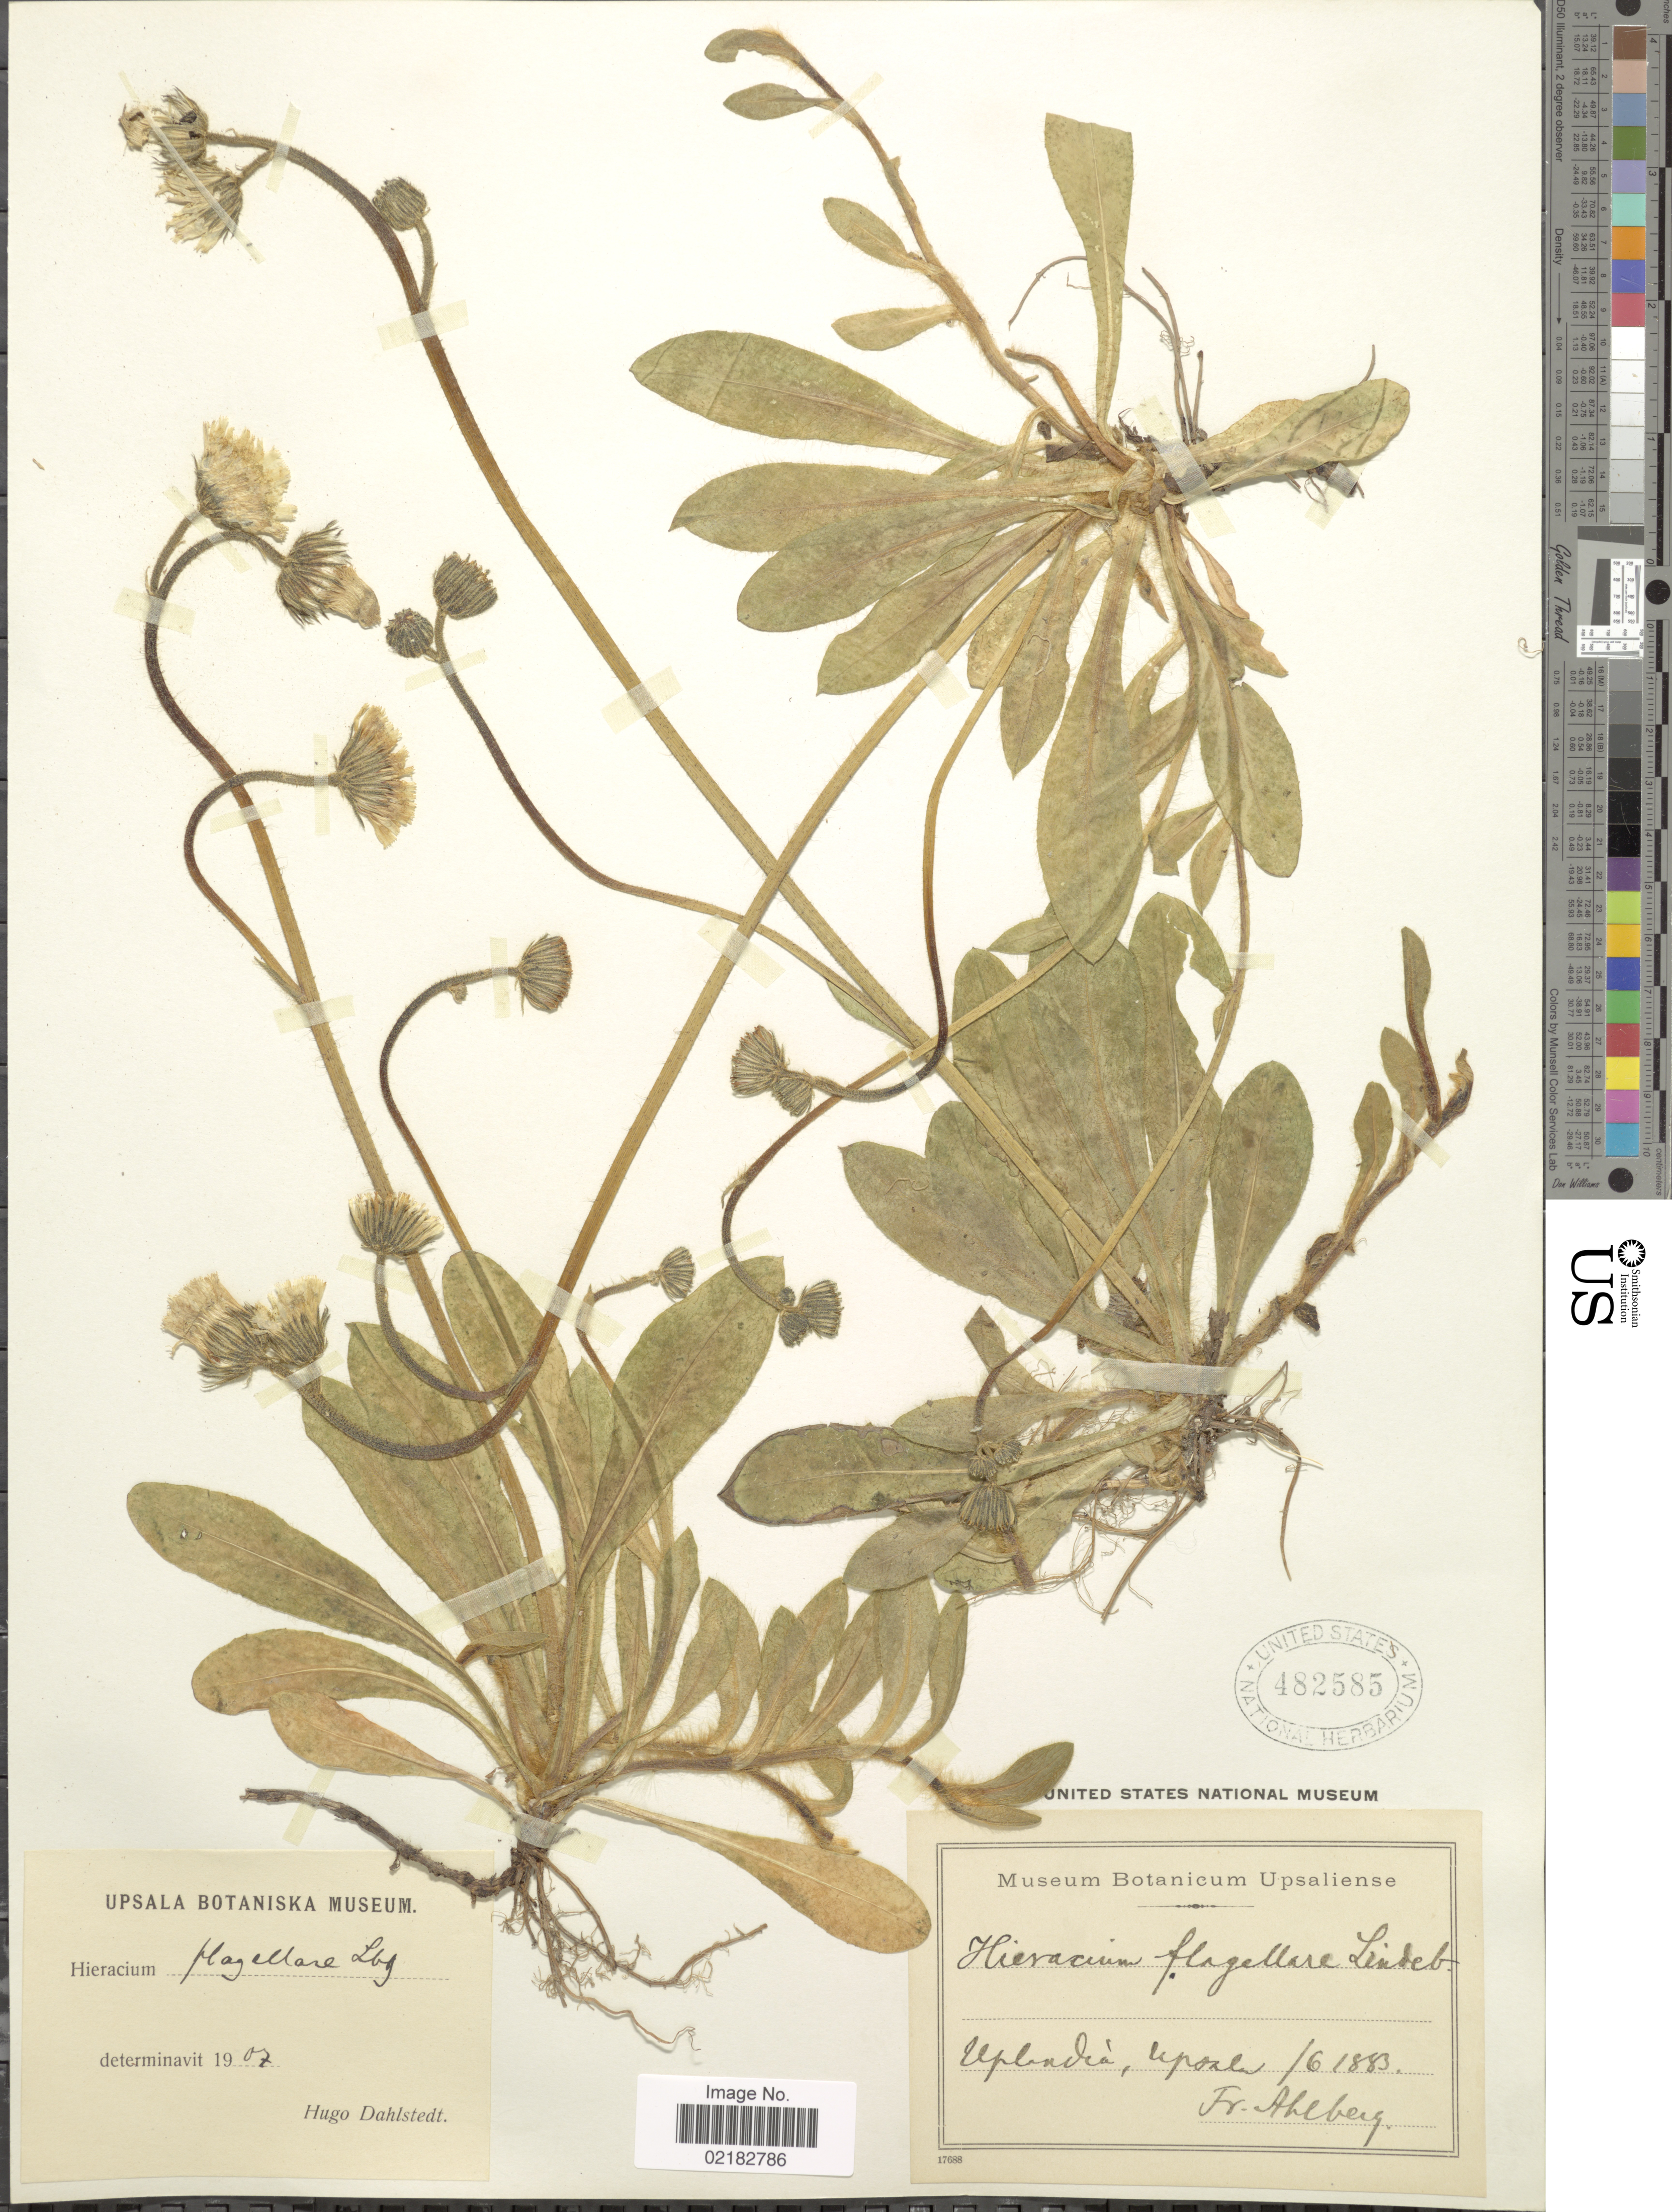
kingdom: Plantae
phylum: Tracheophyta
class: Magnoliopsida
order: Asterales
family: Asteraceae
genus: Pilosella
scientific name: Pilosella flagellaris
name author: (Willd.) Arvet-Touvet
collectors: F. Ahlberg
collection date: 1883-06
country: Sweden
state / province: Uppsala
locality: Uplandia, Upsala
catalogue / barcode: US 482585